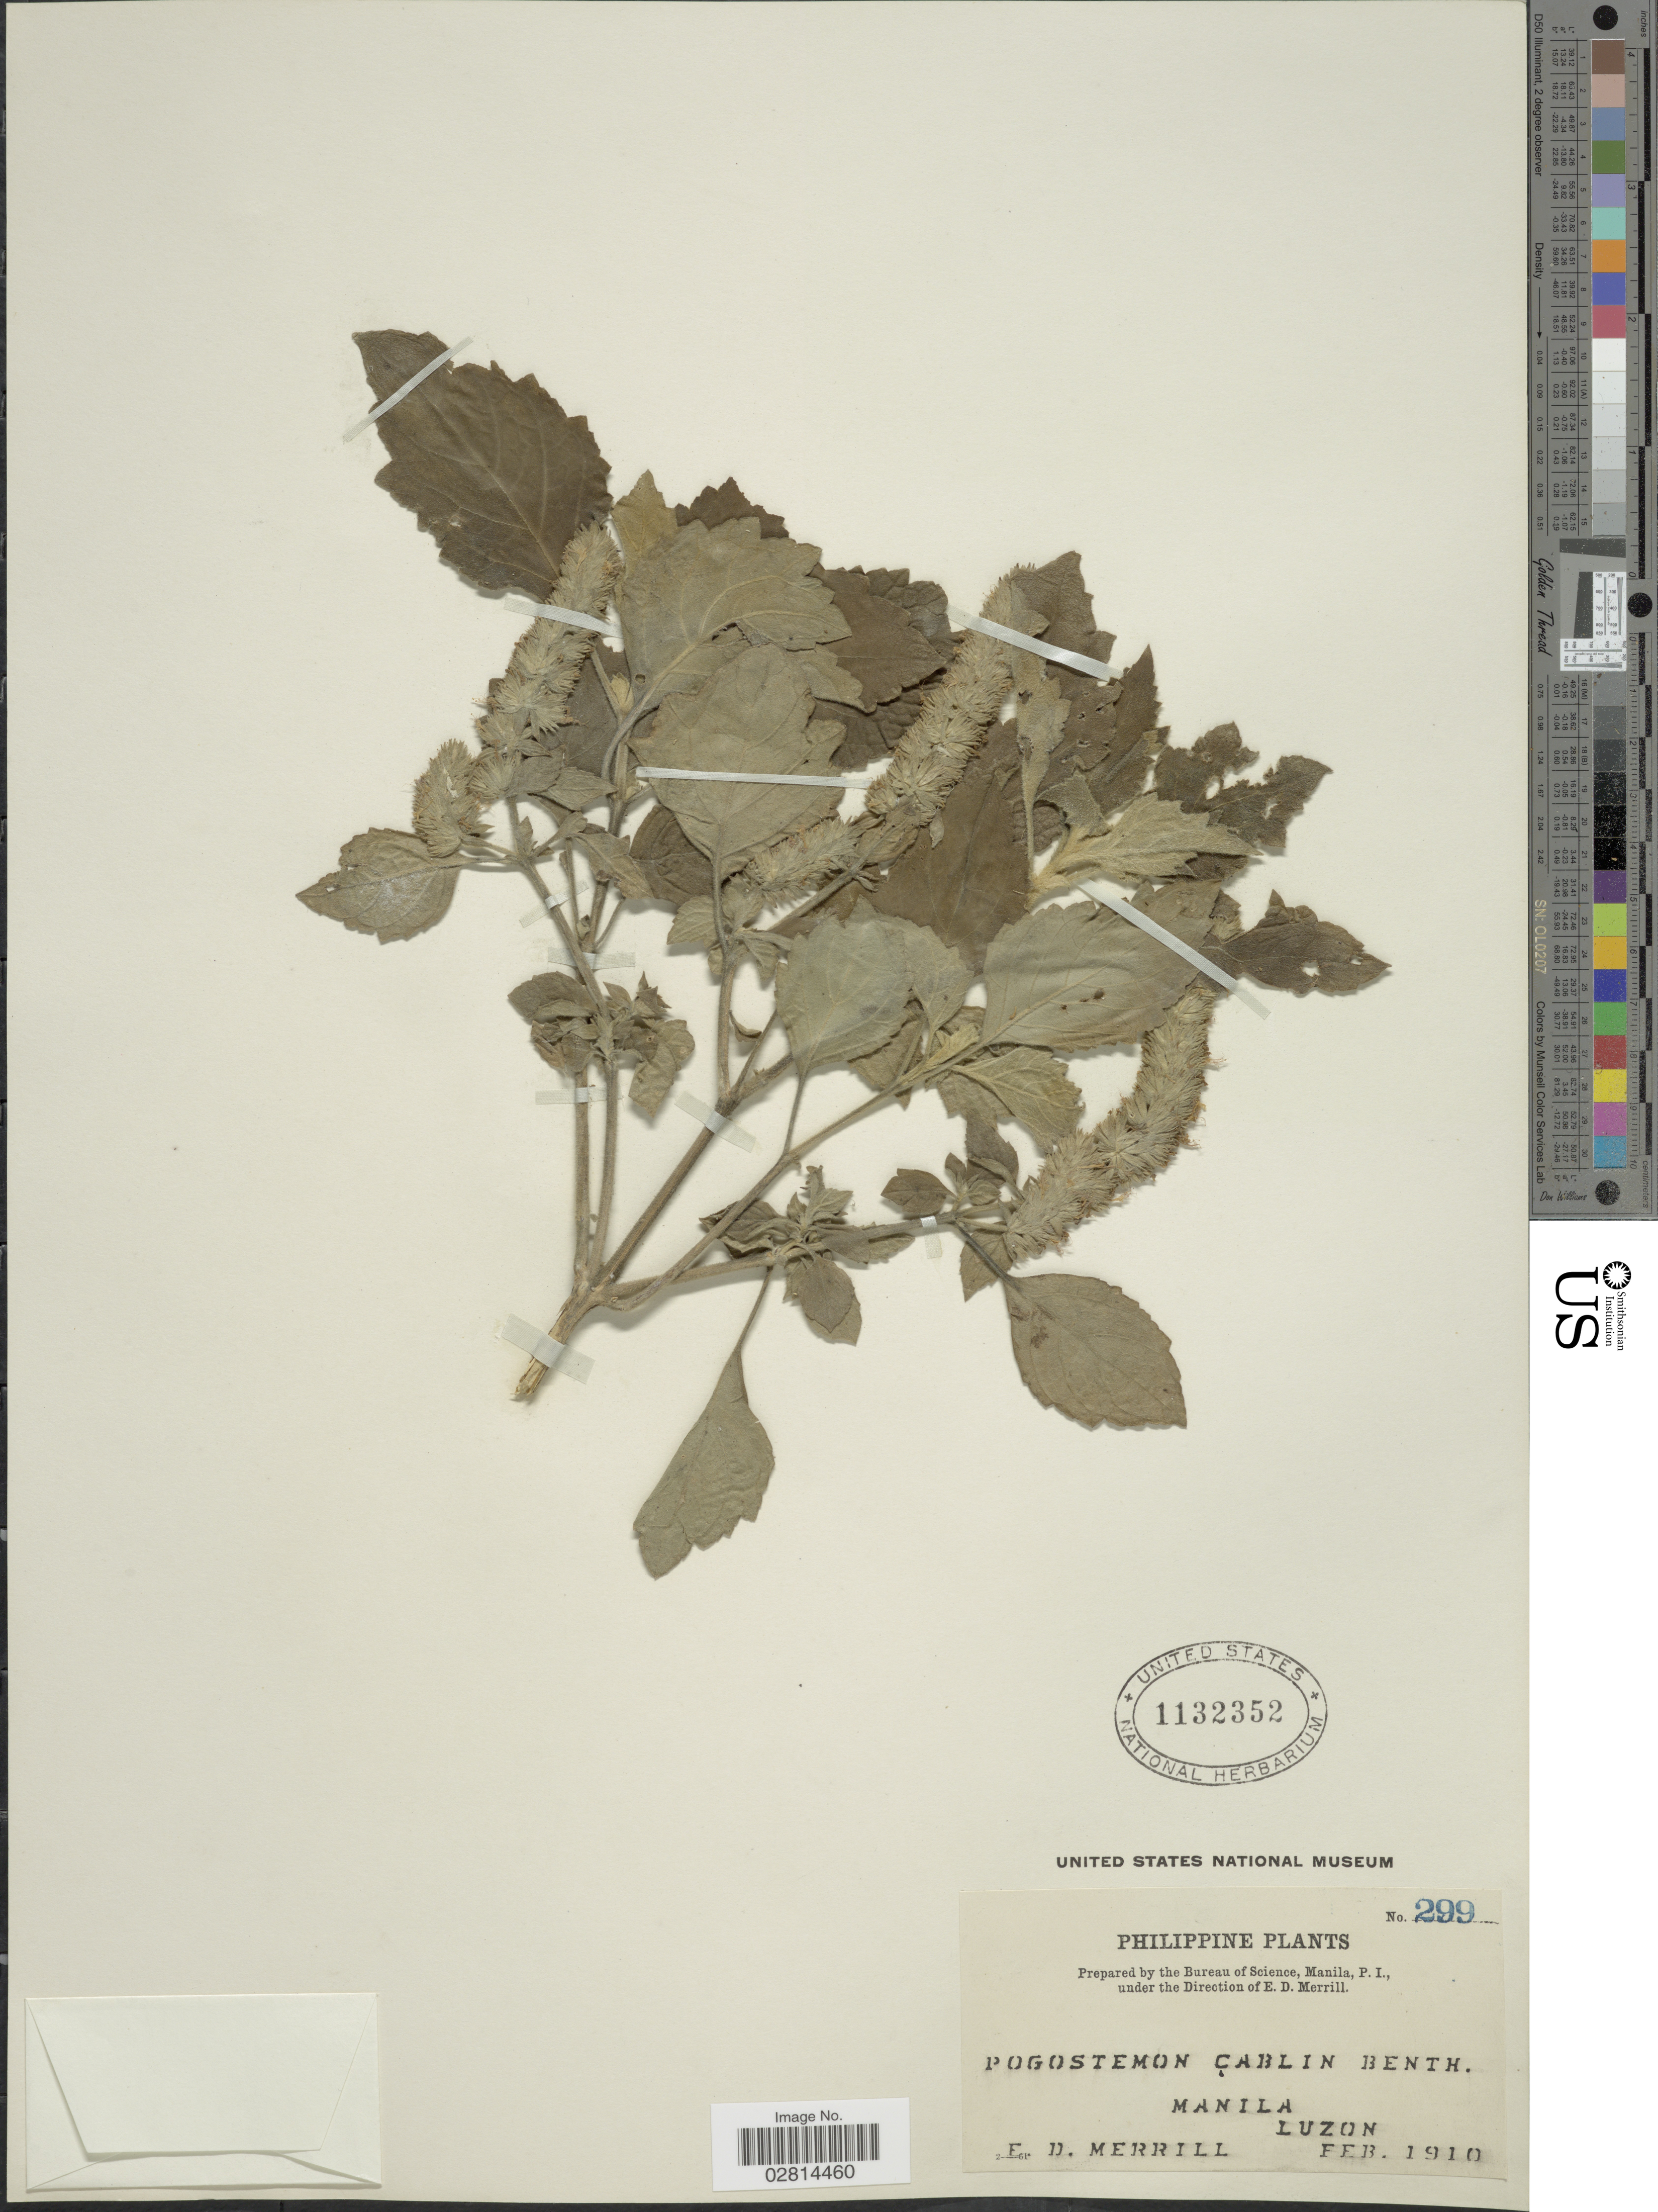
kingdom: Plantae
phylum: Tracheophyta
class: Magnoliopsida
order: Lamiales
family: Lamiaceae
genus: Pogostemon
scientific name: Pogostemon cablin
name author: (Blanco) Benth.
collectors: E. D. Merrill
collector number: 299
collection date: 1910-02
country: Philippines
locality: Manila. Luzon.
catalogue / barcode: US 1132352